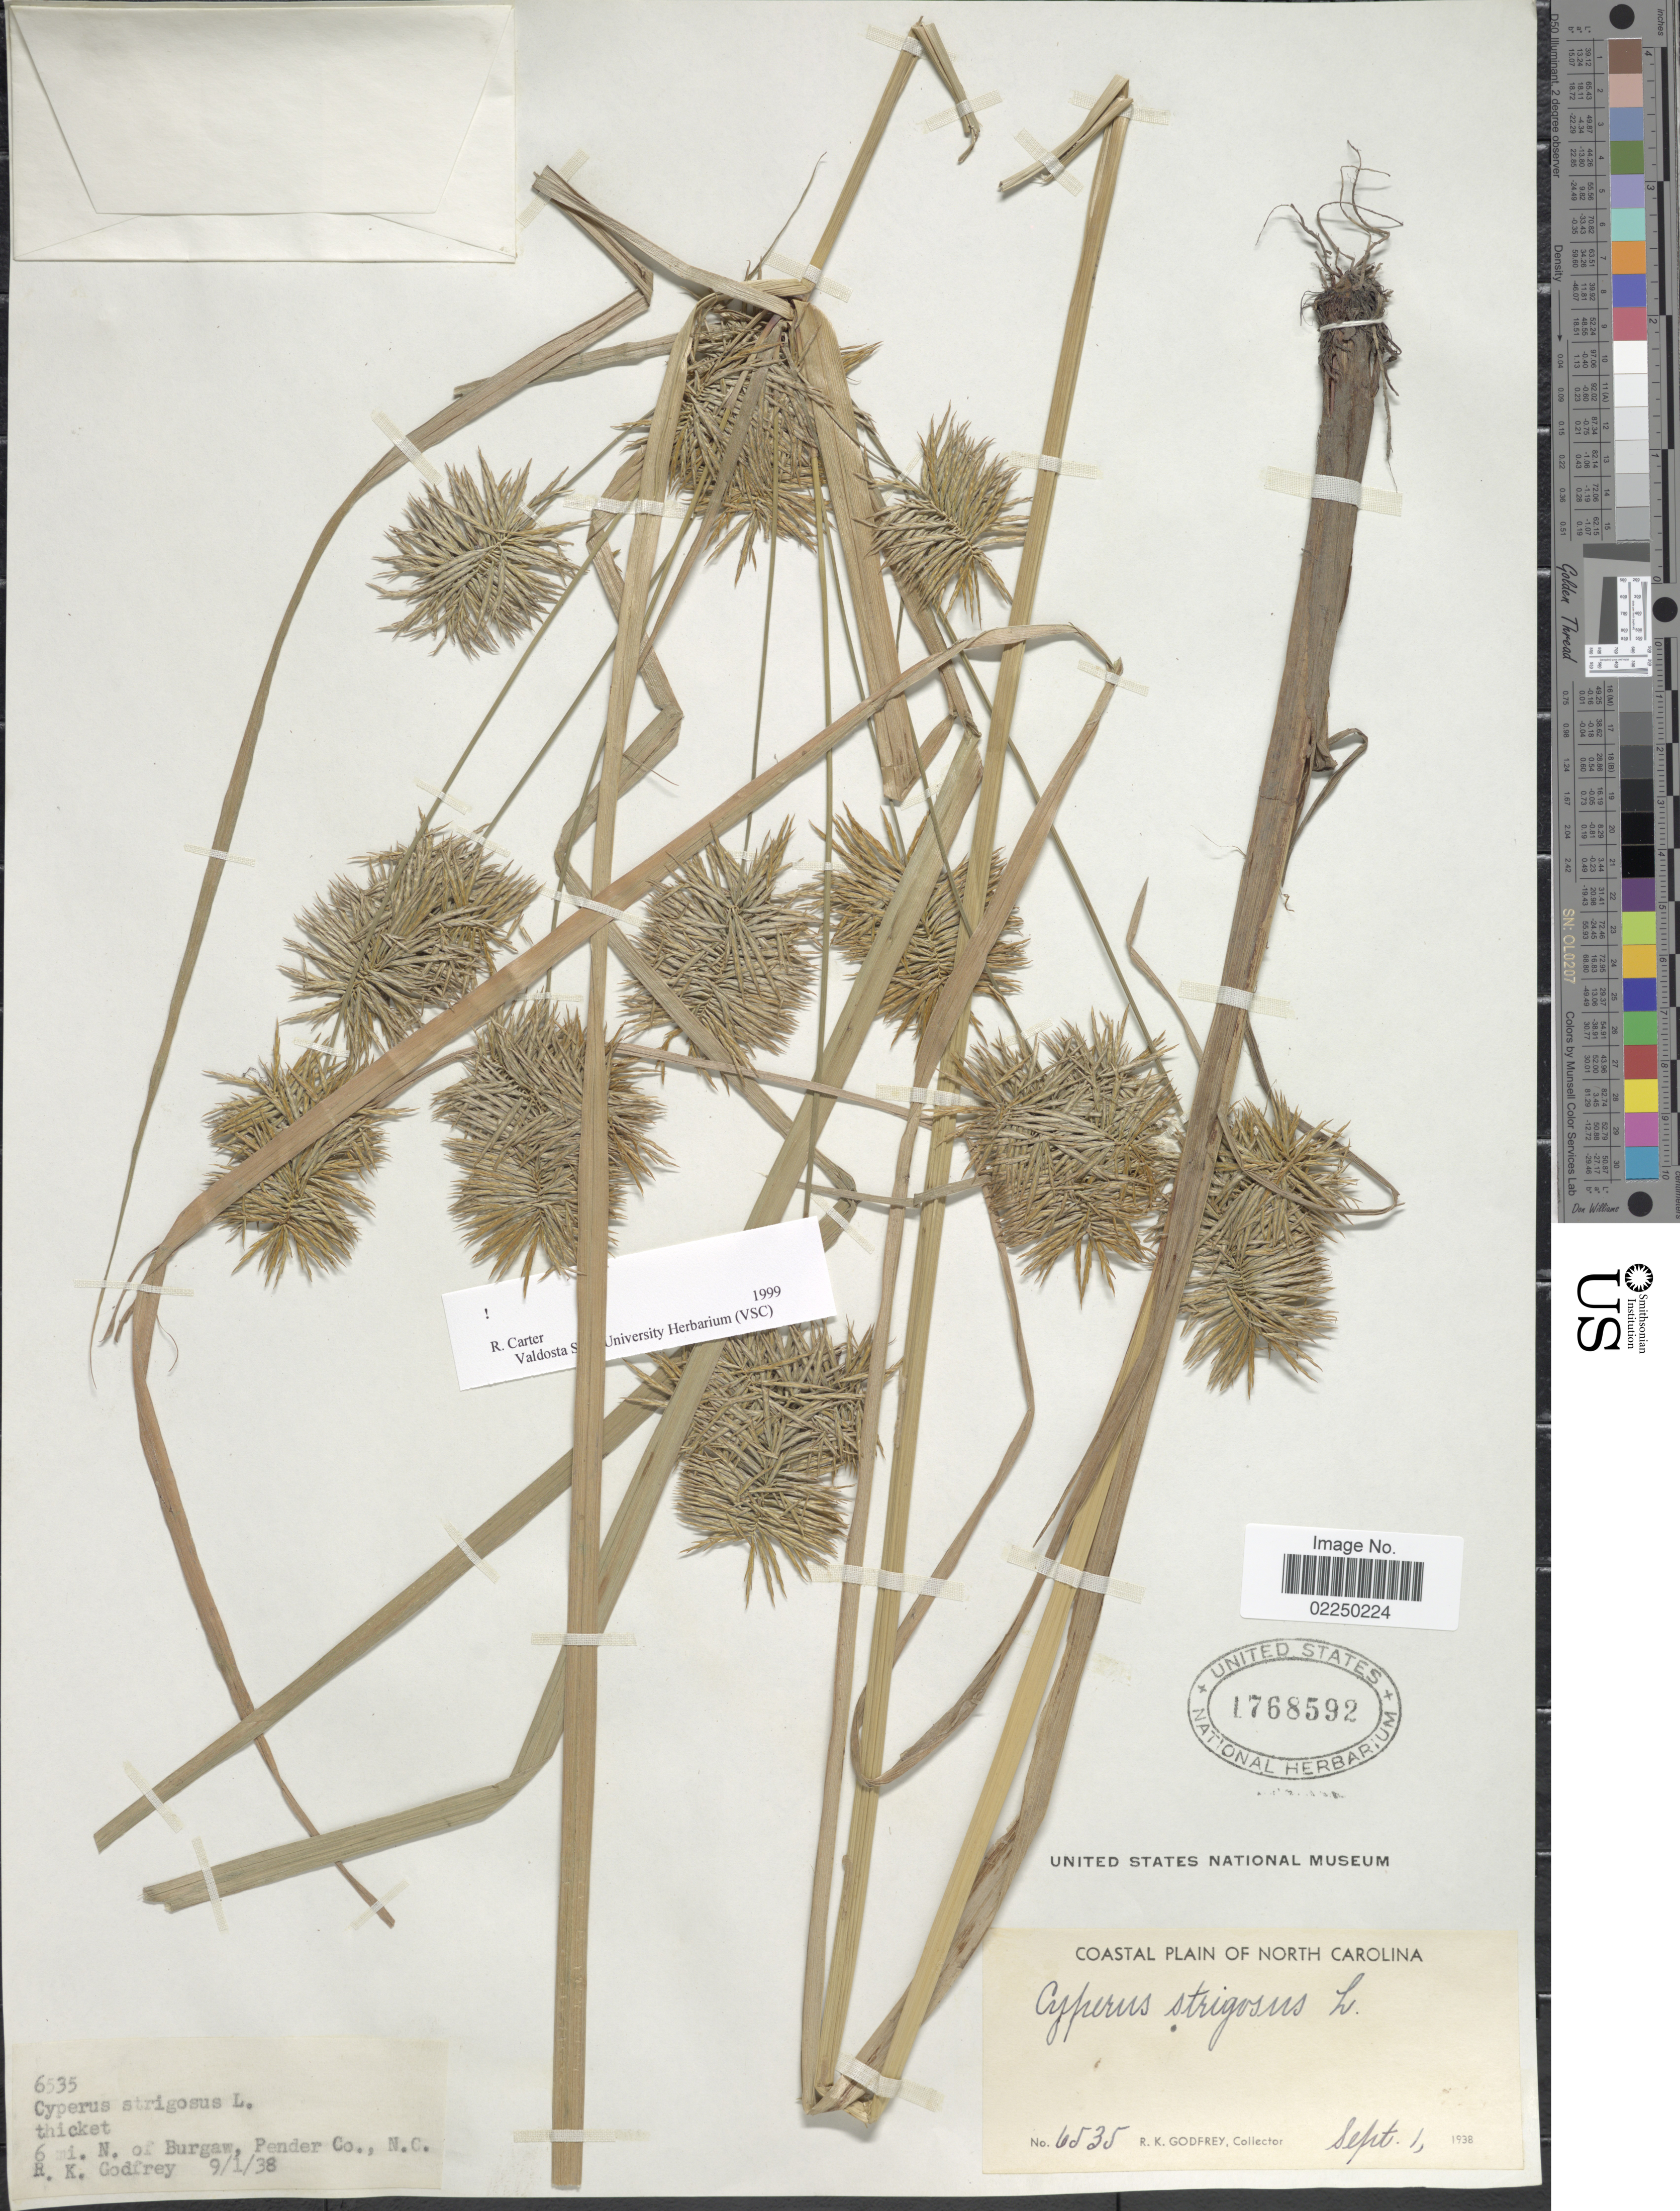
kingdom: Plantae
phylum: Tracheophyta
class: Liliopsida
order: Poales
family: Cyperaceae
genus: Cyperus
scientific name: Cyperus strigosus L.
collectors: R. K. Godfrey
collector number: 6535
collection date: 1938-09-01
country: United States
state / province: North Carolina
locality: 6 mi. N. of Burgam, Pender Co.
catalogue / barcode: US 1768592